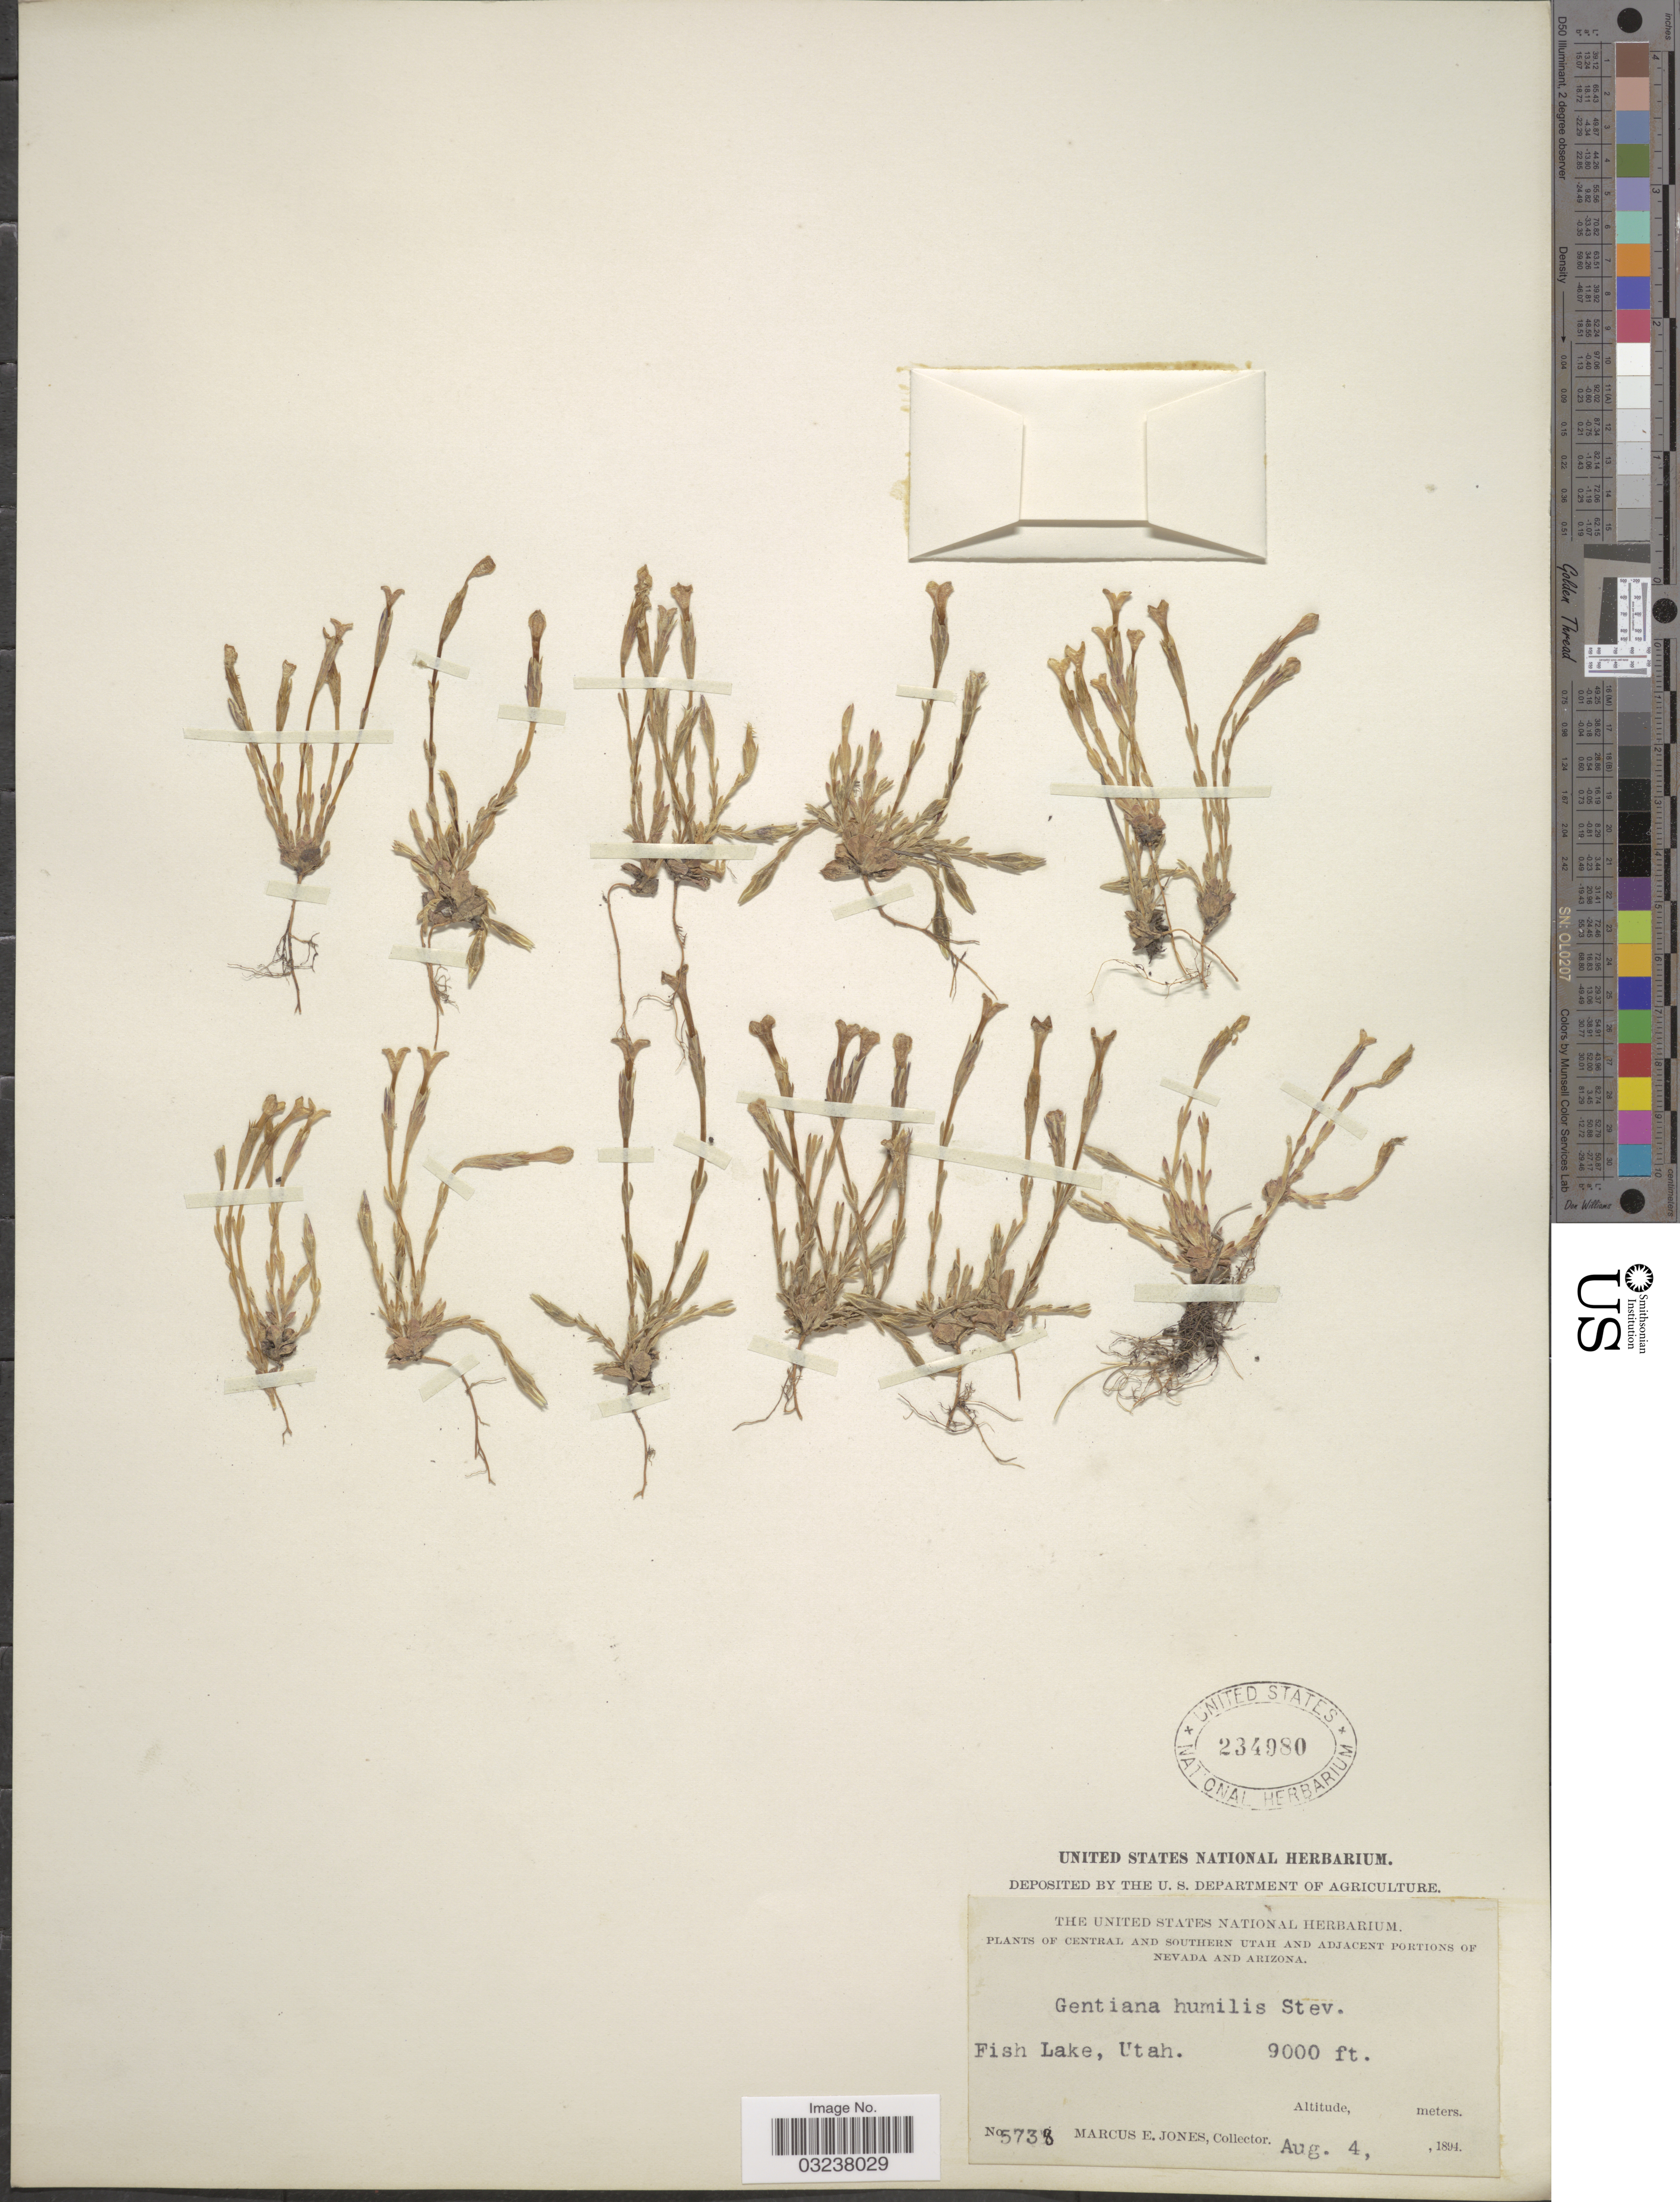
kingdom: Plantae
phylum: Tracheophyta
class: Magnoliopsida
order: Gentianales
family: Gentianaceae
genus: Gentiana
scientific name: Gentiana fremontii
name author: Torr.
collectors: M. E. Jones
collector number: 5738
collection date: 1894-08-04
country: United States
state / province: Utah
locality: Central and Southern Utah. Fish Lake.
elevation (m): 2743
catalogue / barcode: US 324980